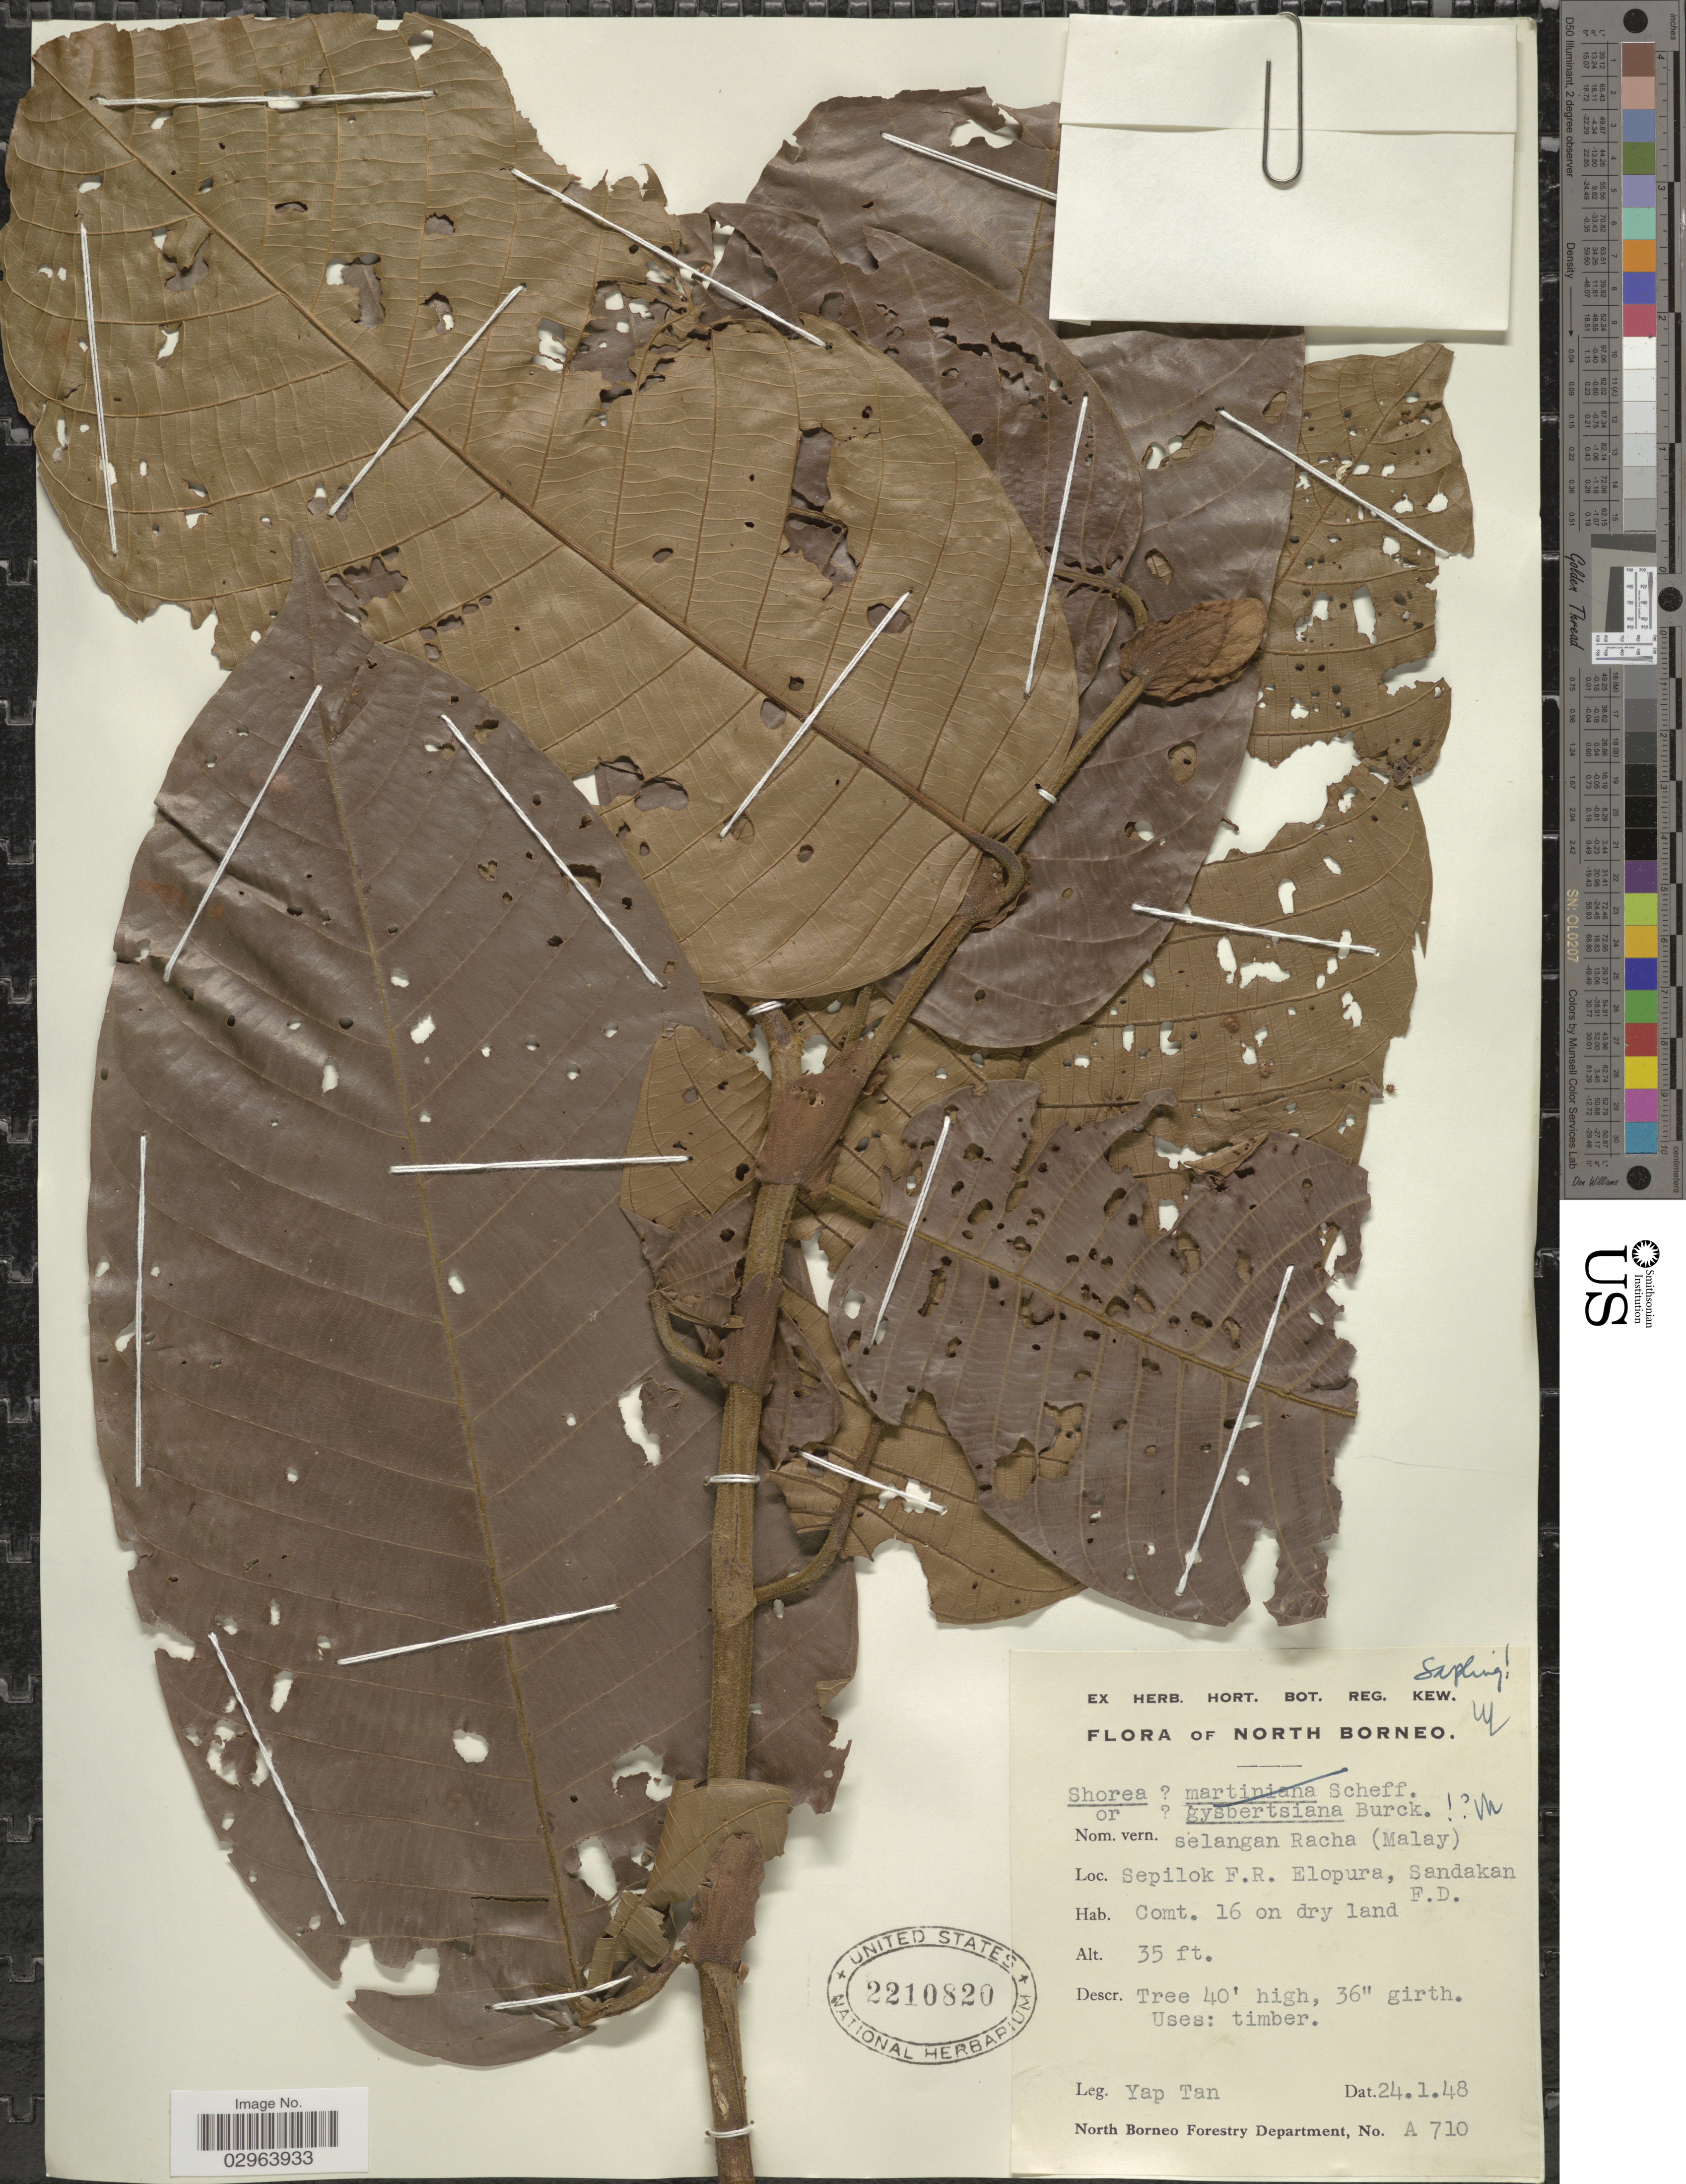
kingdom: Plantae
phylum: Tracheophyta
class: Magnoliopsida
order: Malvales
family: Dipterocarpaceae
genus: Rubroshorea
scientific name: Rubroshorea macrophylla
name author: (de Vriese) P.S. Ashton & J. Heck.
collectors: Y. Tan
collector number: A710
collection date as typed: Transcribed d/m/y: 24/1/48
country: Malaysia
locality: North Borneo, Sepilok F.R. Elopura, Sandakan F.D.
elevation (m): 11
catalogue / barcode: US 2210820